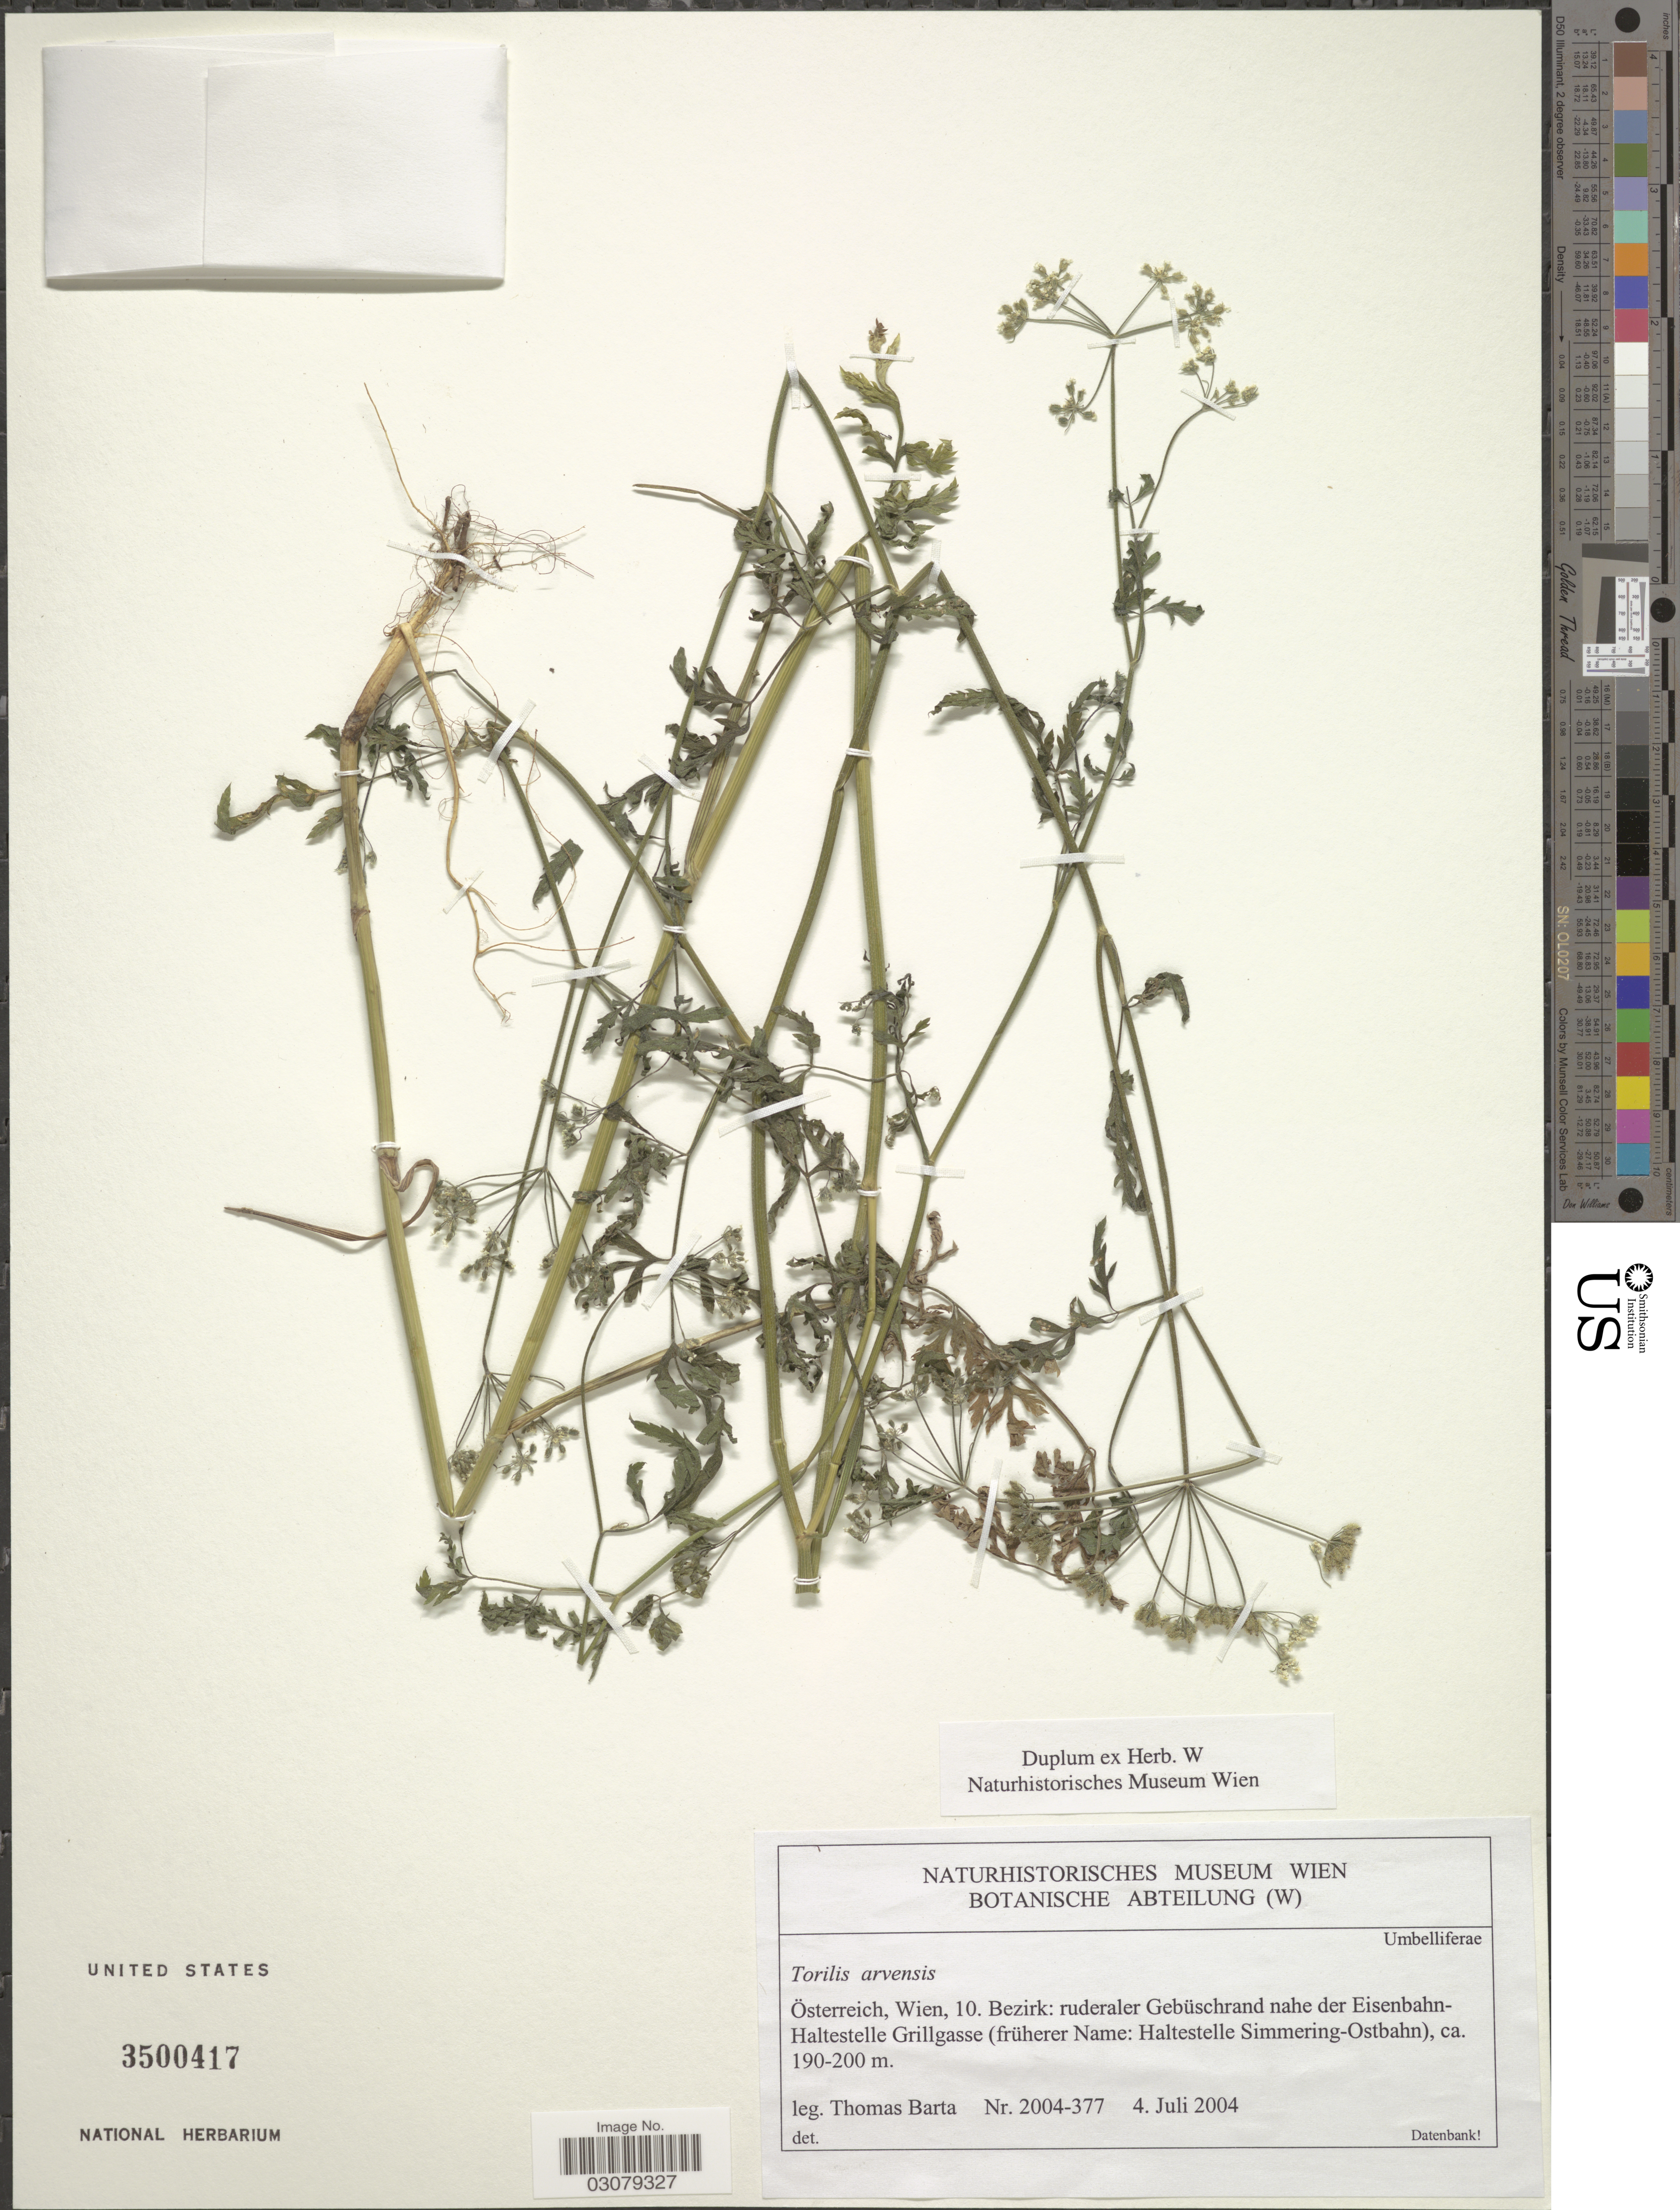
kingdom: Plantae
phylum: Tracheophyta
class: Magnoliopsida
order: Apiales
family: Apiaceae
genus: Torilis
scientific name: Torilis arvensis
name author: (Huds.) Link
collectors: T. Barta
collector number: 2004-377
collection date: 2004-07-04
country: Austria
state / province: Wien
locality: Österreich, Wien, 10. Bezirk: ruderaler Gebüschrand nahe der Eisenbahn-Haltestelle Grillgasse.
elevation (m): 190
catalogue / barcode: US 3500417